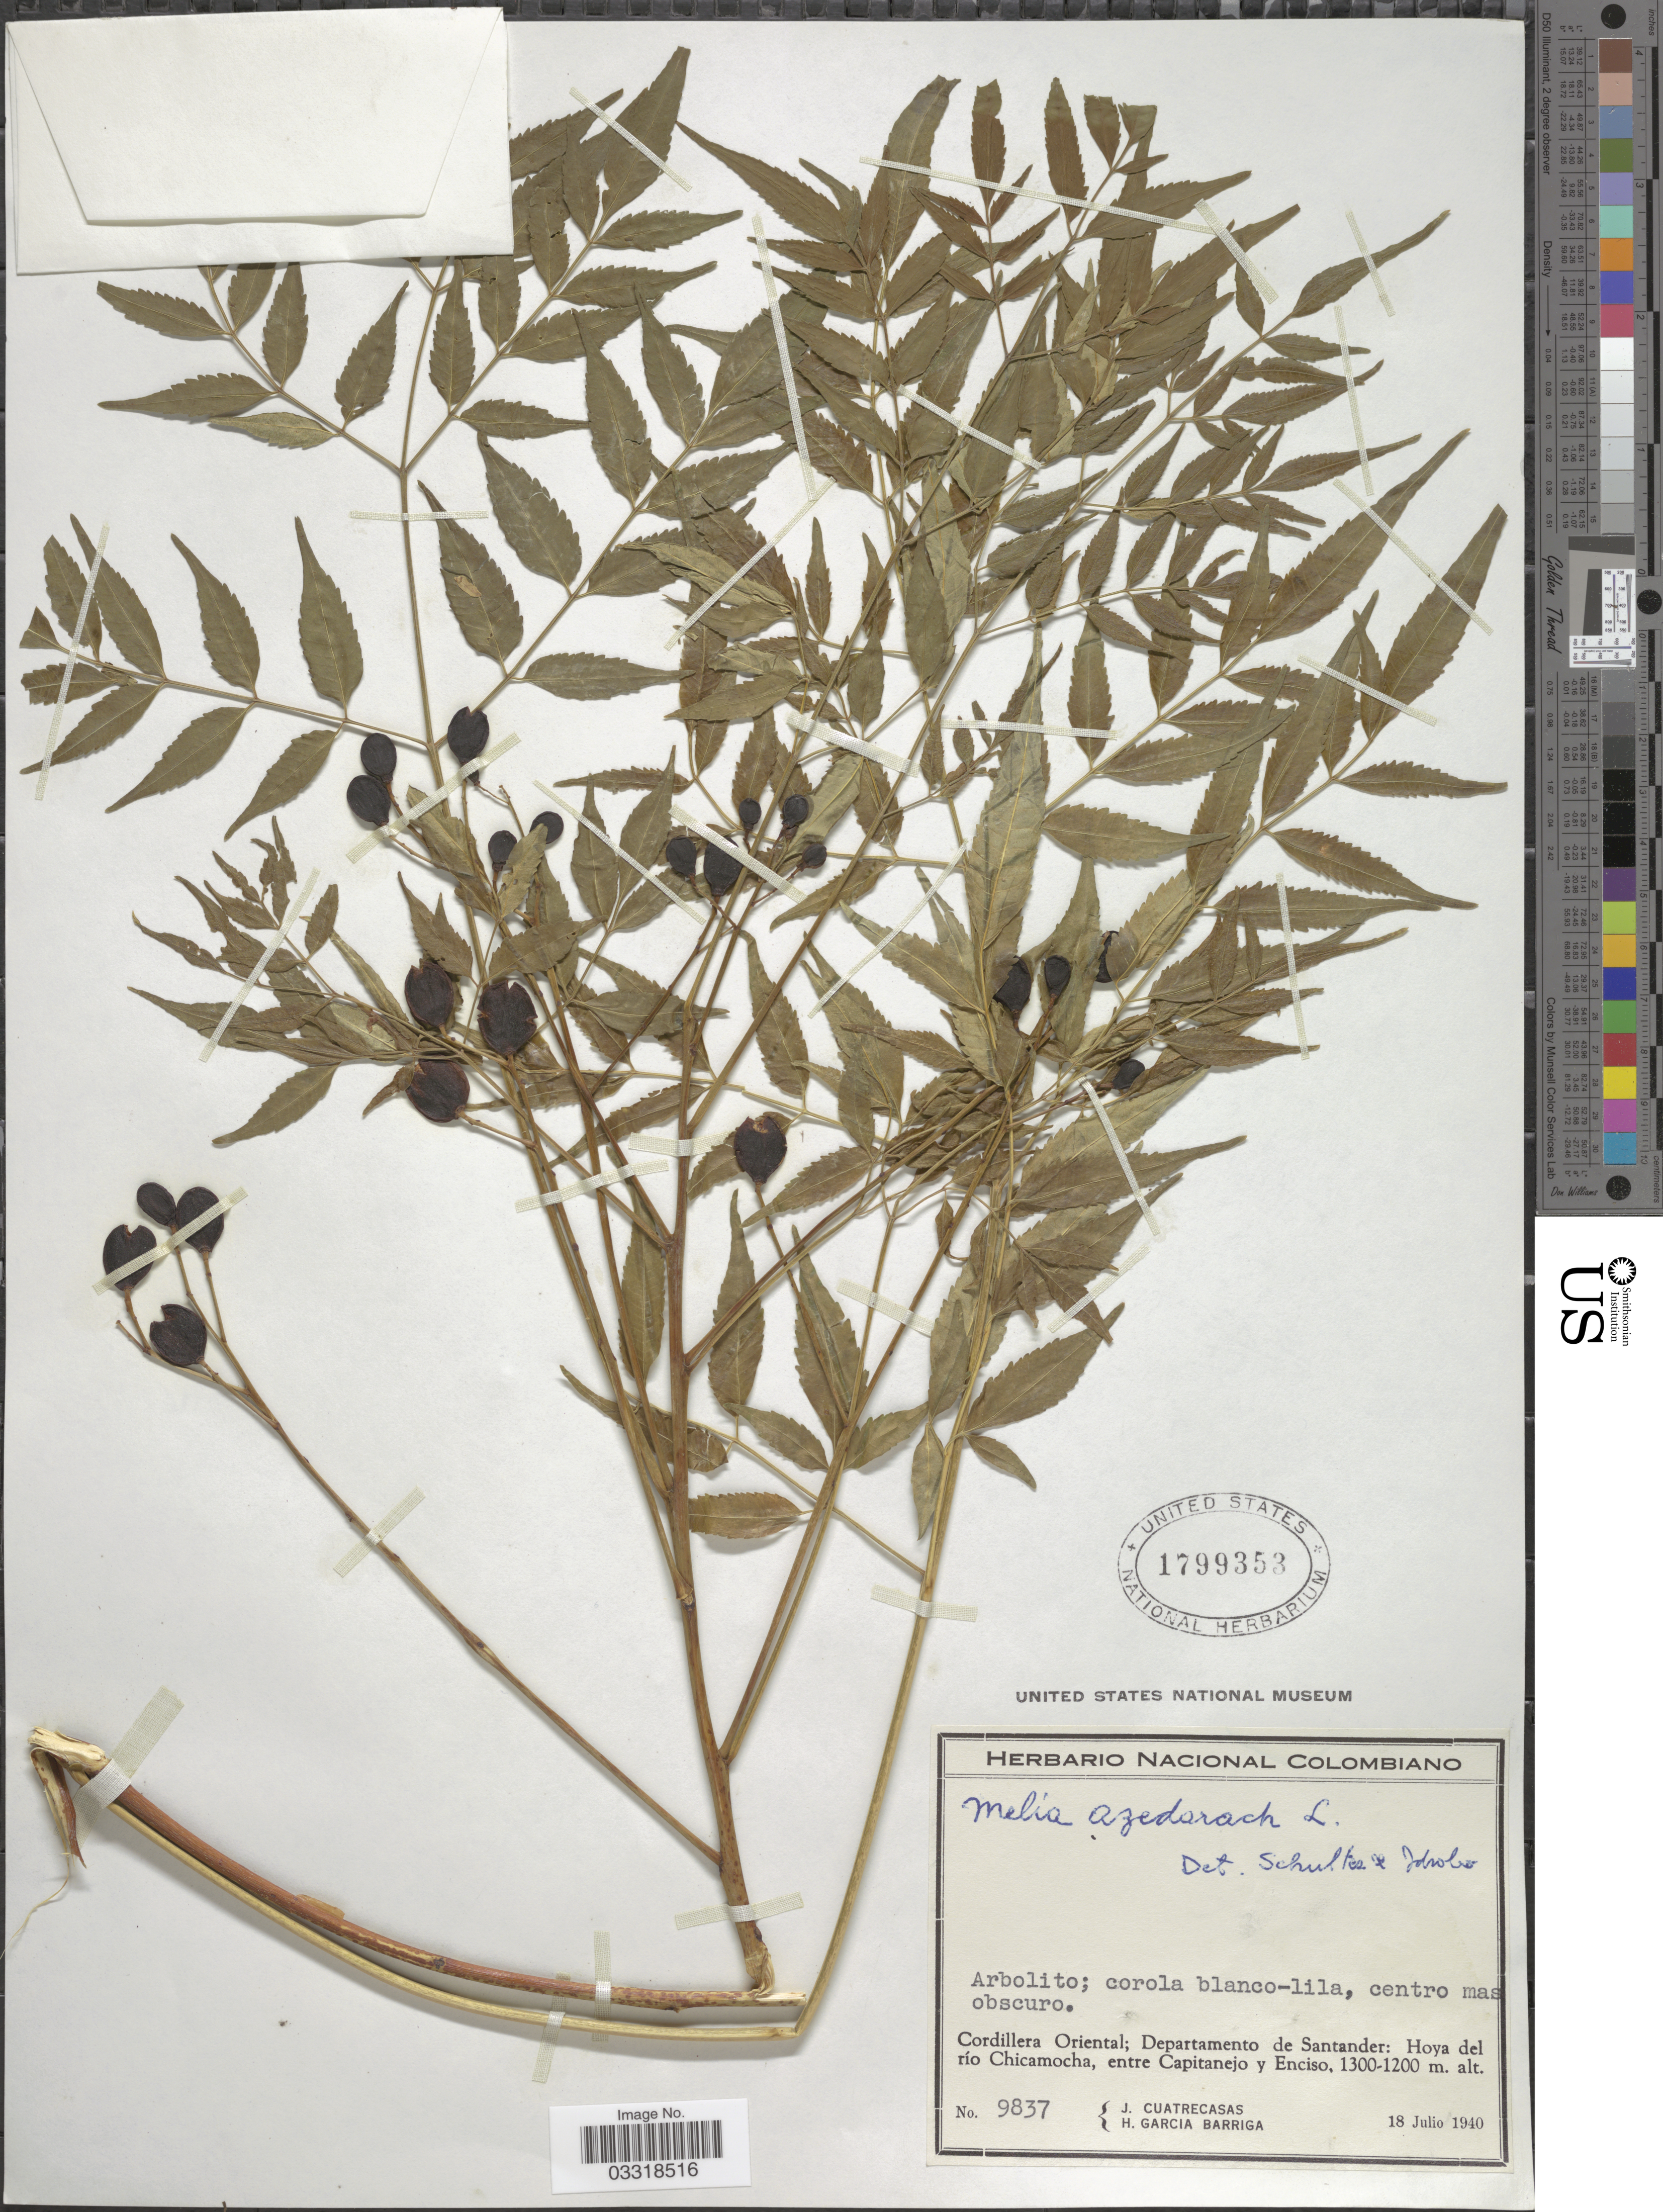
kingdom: Plantae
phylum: Tracheophyta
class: Magnoliopsida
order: Sapindales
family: Meliaceae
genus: Melia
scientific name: Melia azedarach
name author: L.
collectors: J. Cuatrecasas & H. García Barriga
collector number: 9837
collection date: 1940-07-18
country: Colombia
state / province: Santander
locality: Cordillera Oriental; Departamento de Santander: Hoya del río Chicamocha, entre Capitanejo y Enciso.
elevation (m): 1200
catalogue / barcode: US 1799353